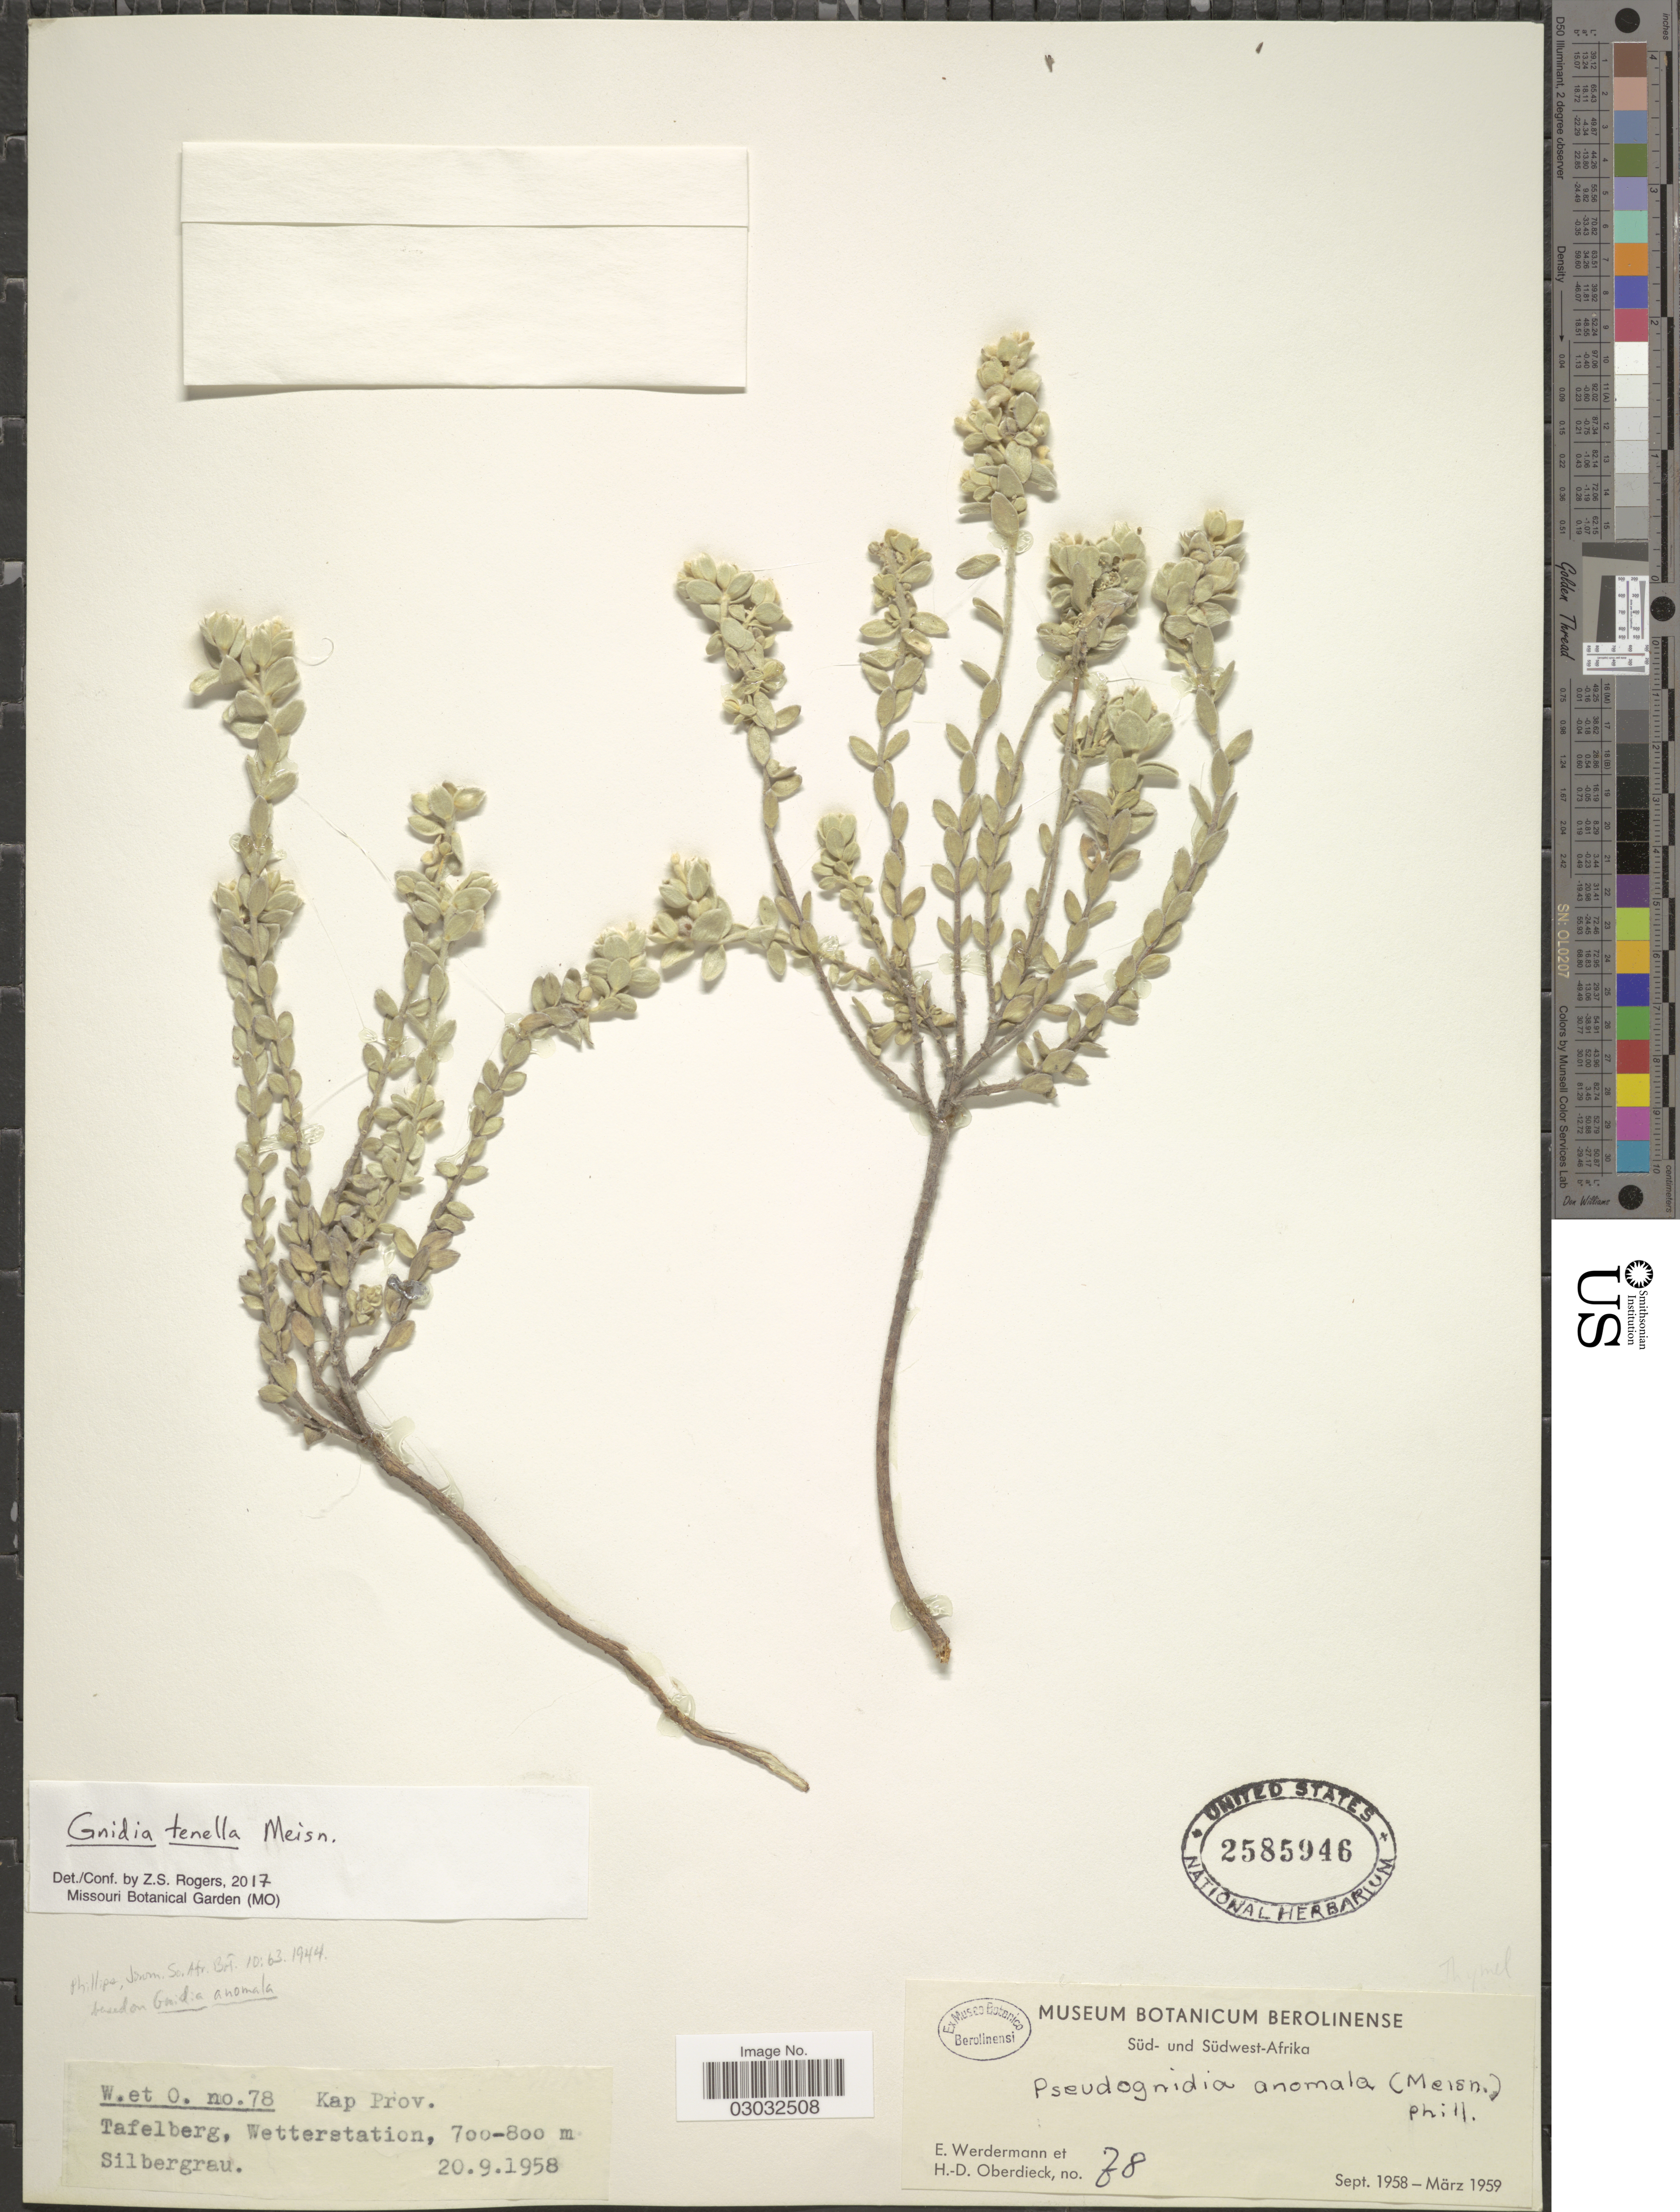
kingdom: Plantae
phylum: Tracheophyta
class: Magnoliopsida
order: Malvales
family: Thymelaeaceae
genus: Gnidia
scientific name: Gnidia tenella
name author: Meisner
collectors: E. Werdermann & H. Oberdieck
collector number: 78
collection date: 1958-09-20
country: South Africa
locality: Süd- und Südwest-Africa. Kap Prov. Tafelberg, Wetterstation.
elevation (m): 700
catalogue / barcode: US 2585946